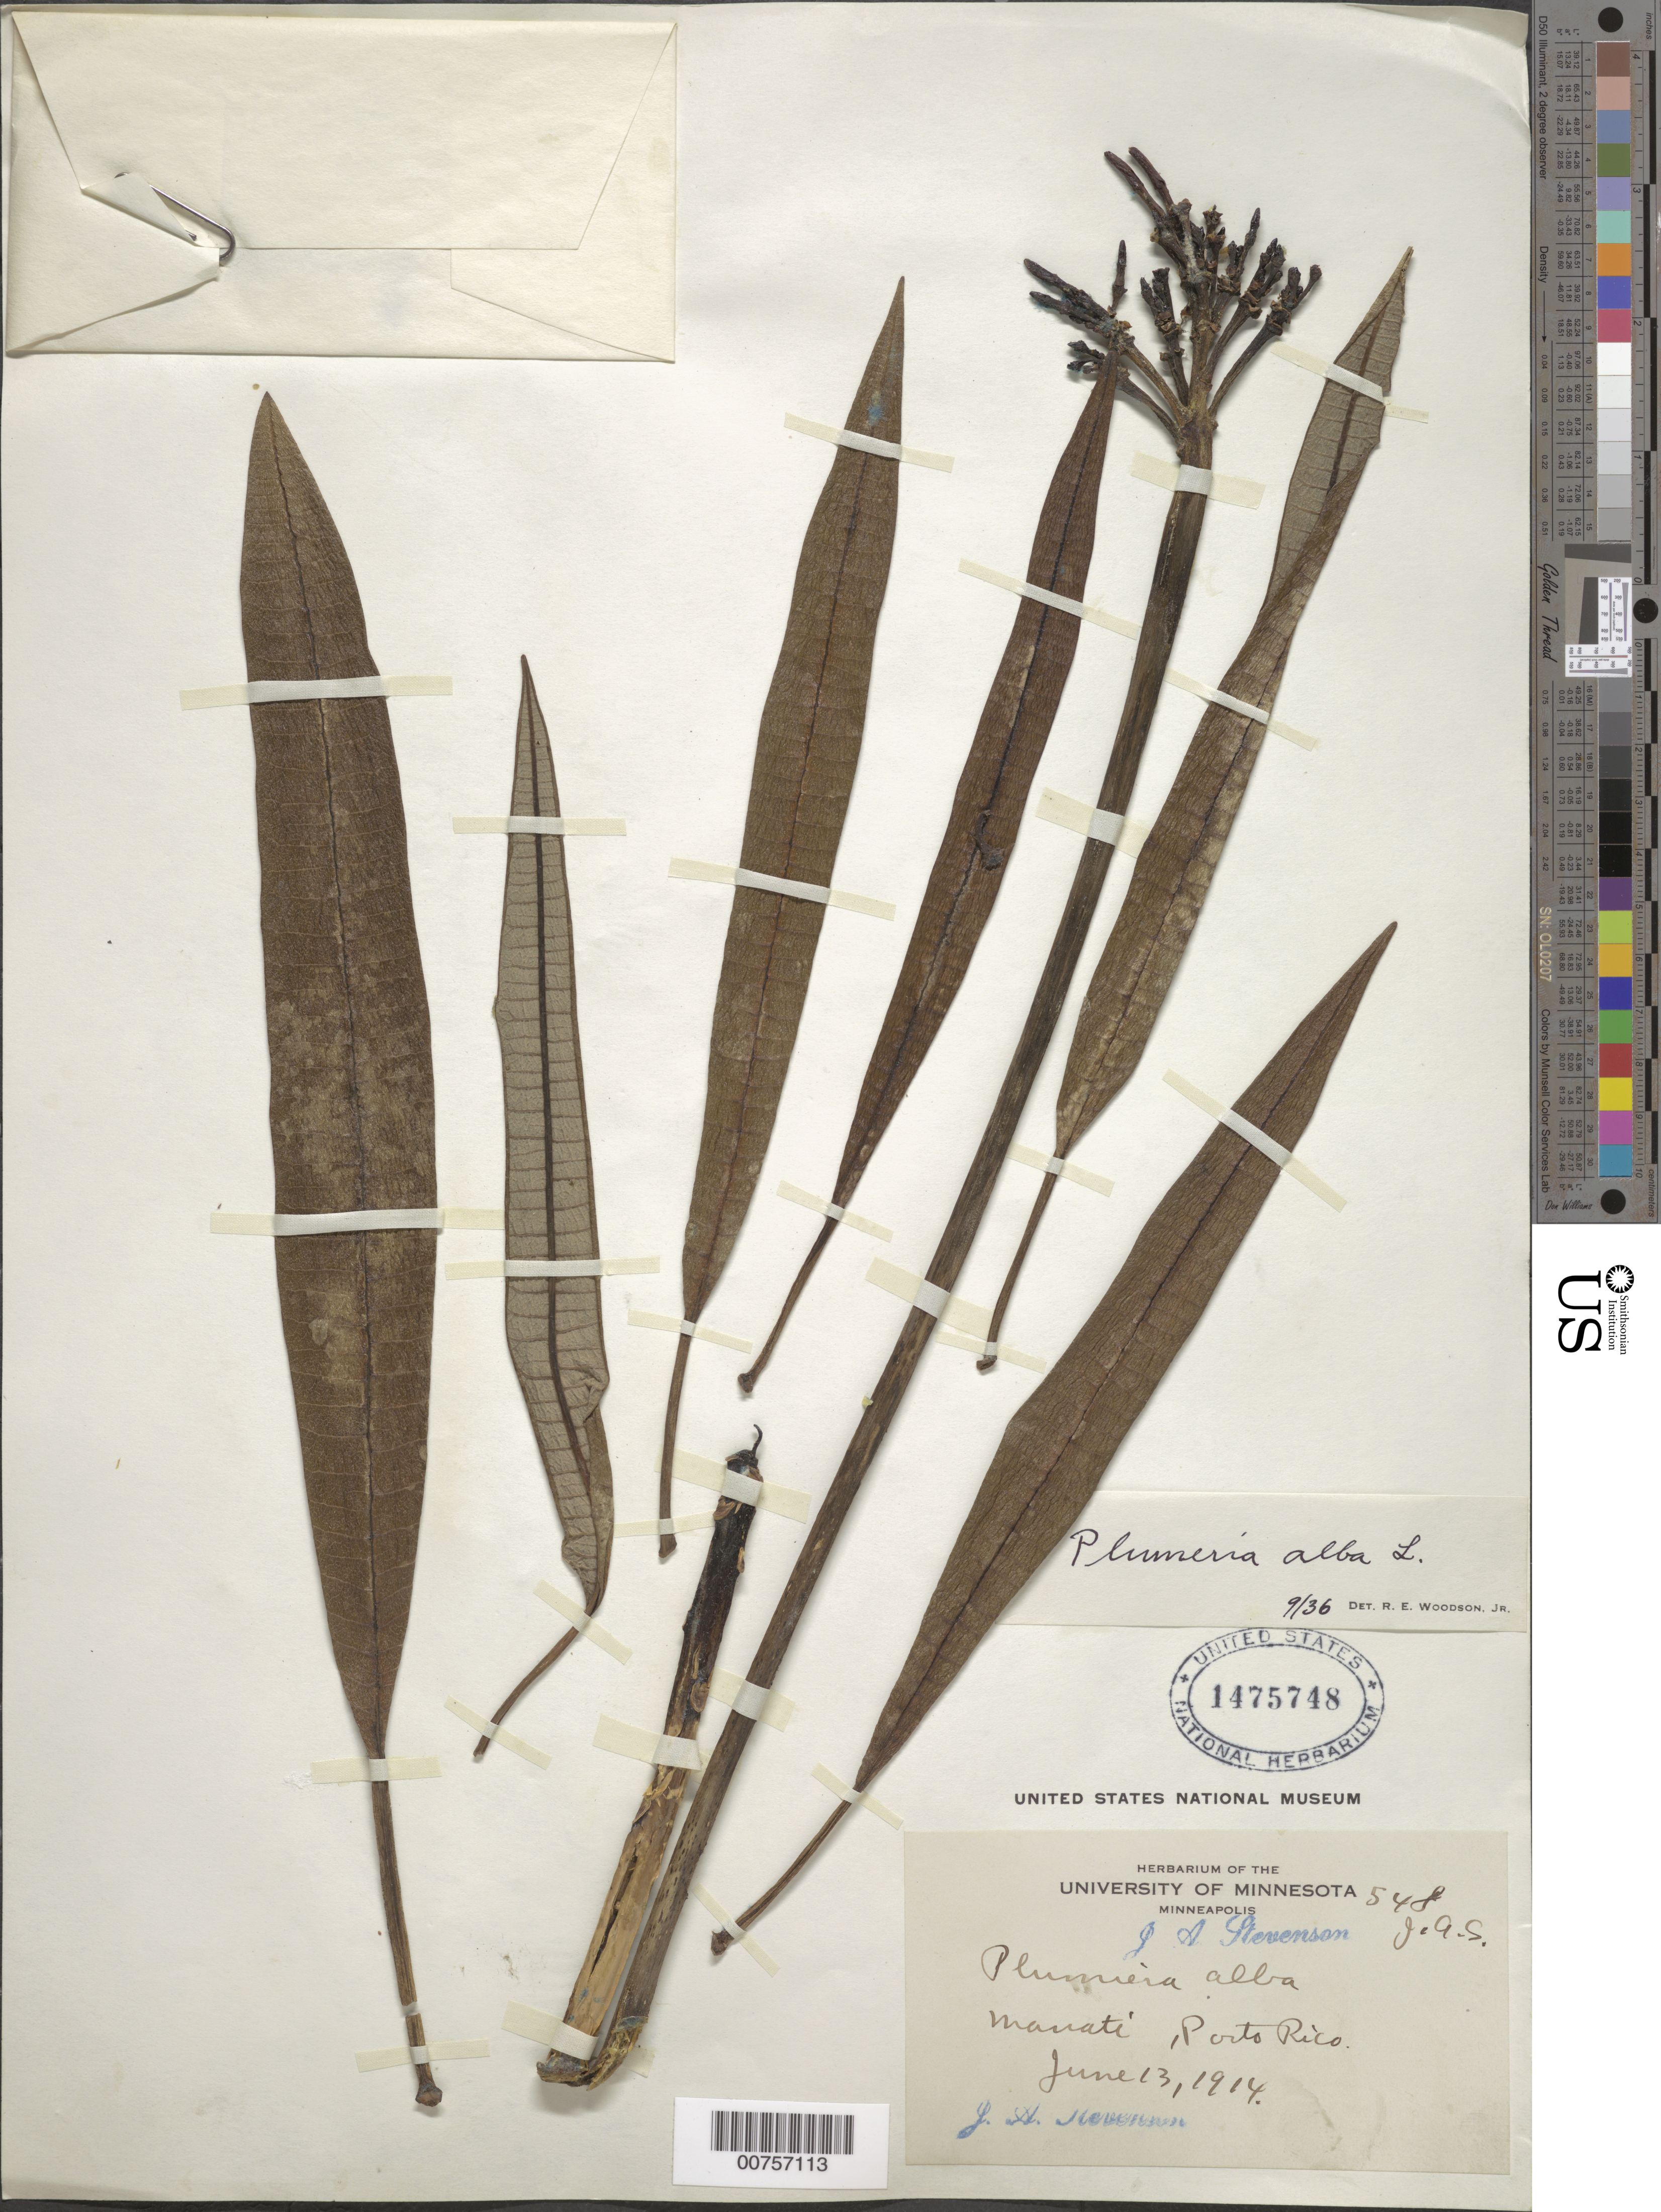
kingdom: Plantae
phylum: Tracheophyta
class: Magnoliopsida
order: Gentianales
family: Apocynaceae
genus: Plumeria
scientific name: Plumeria alba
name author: L.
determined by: Woodson, R. E., Jr.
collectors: J. Stevenson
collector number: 548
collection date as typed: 13 Jun 1914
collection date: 1914-06-13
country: Puerto Rico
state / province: Manatí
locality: Manati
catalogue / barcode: US 1475748